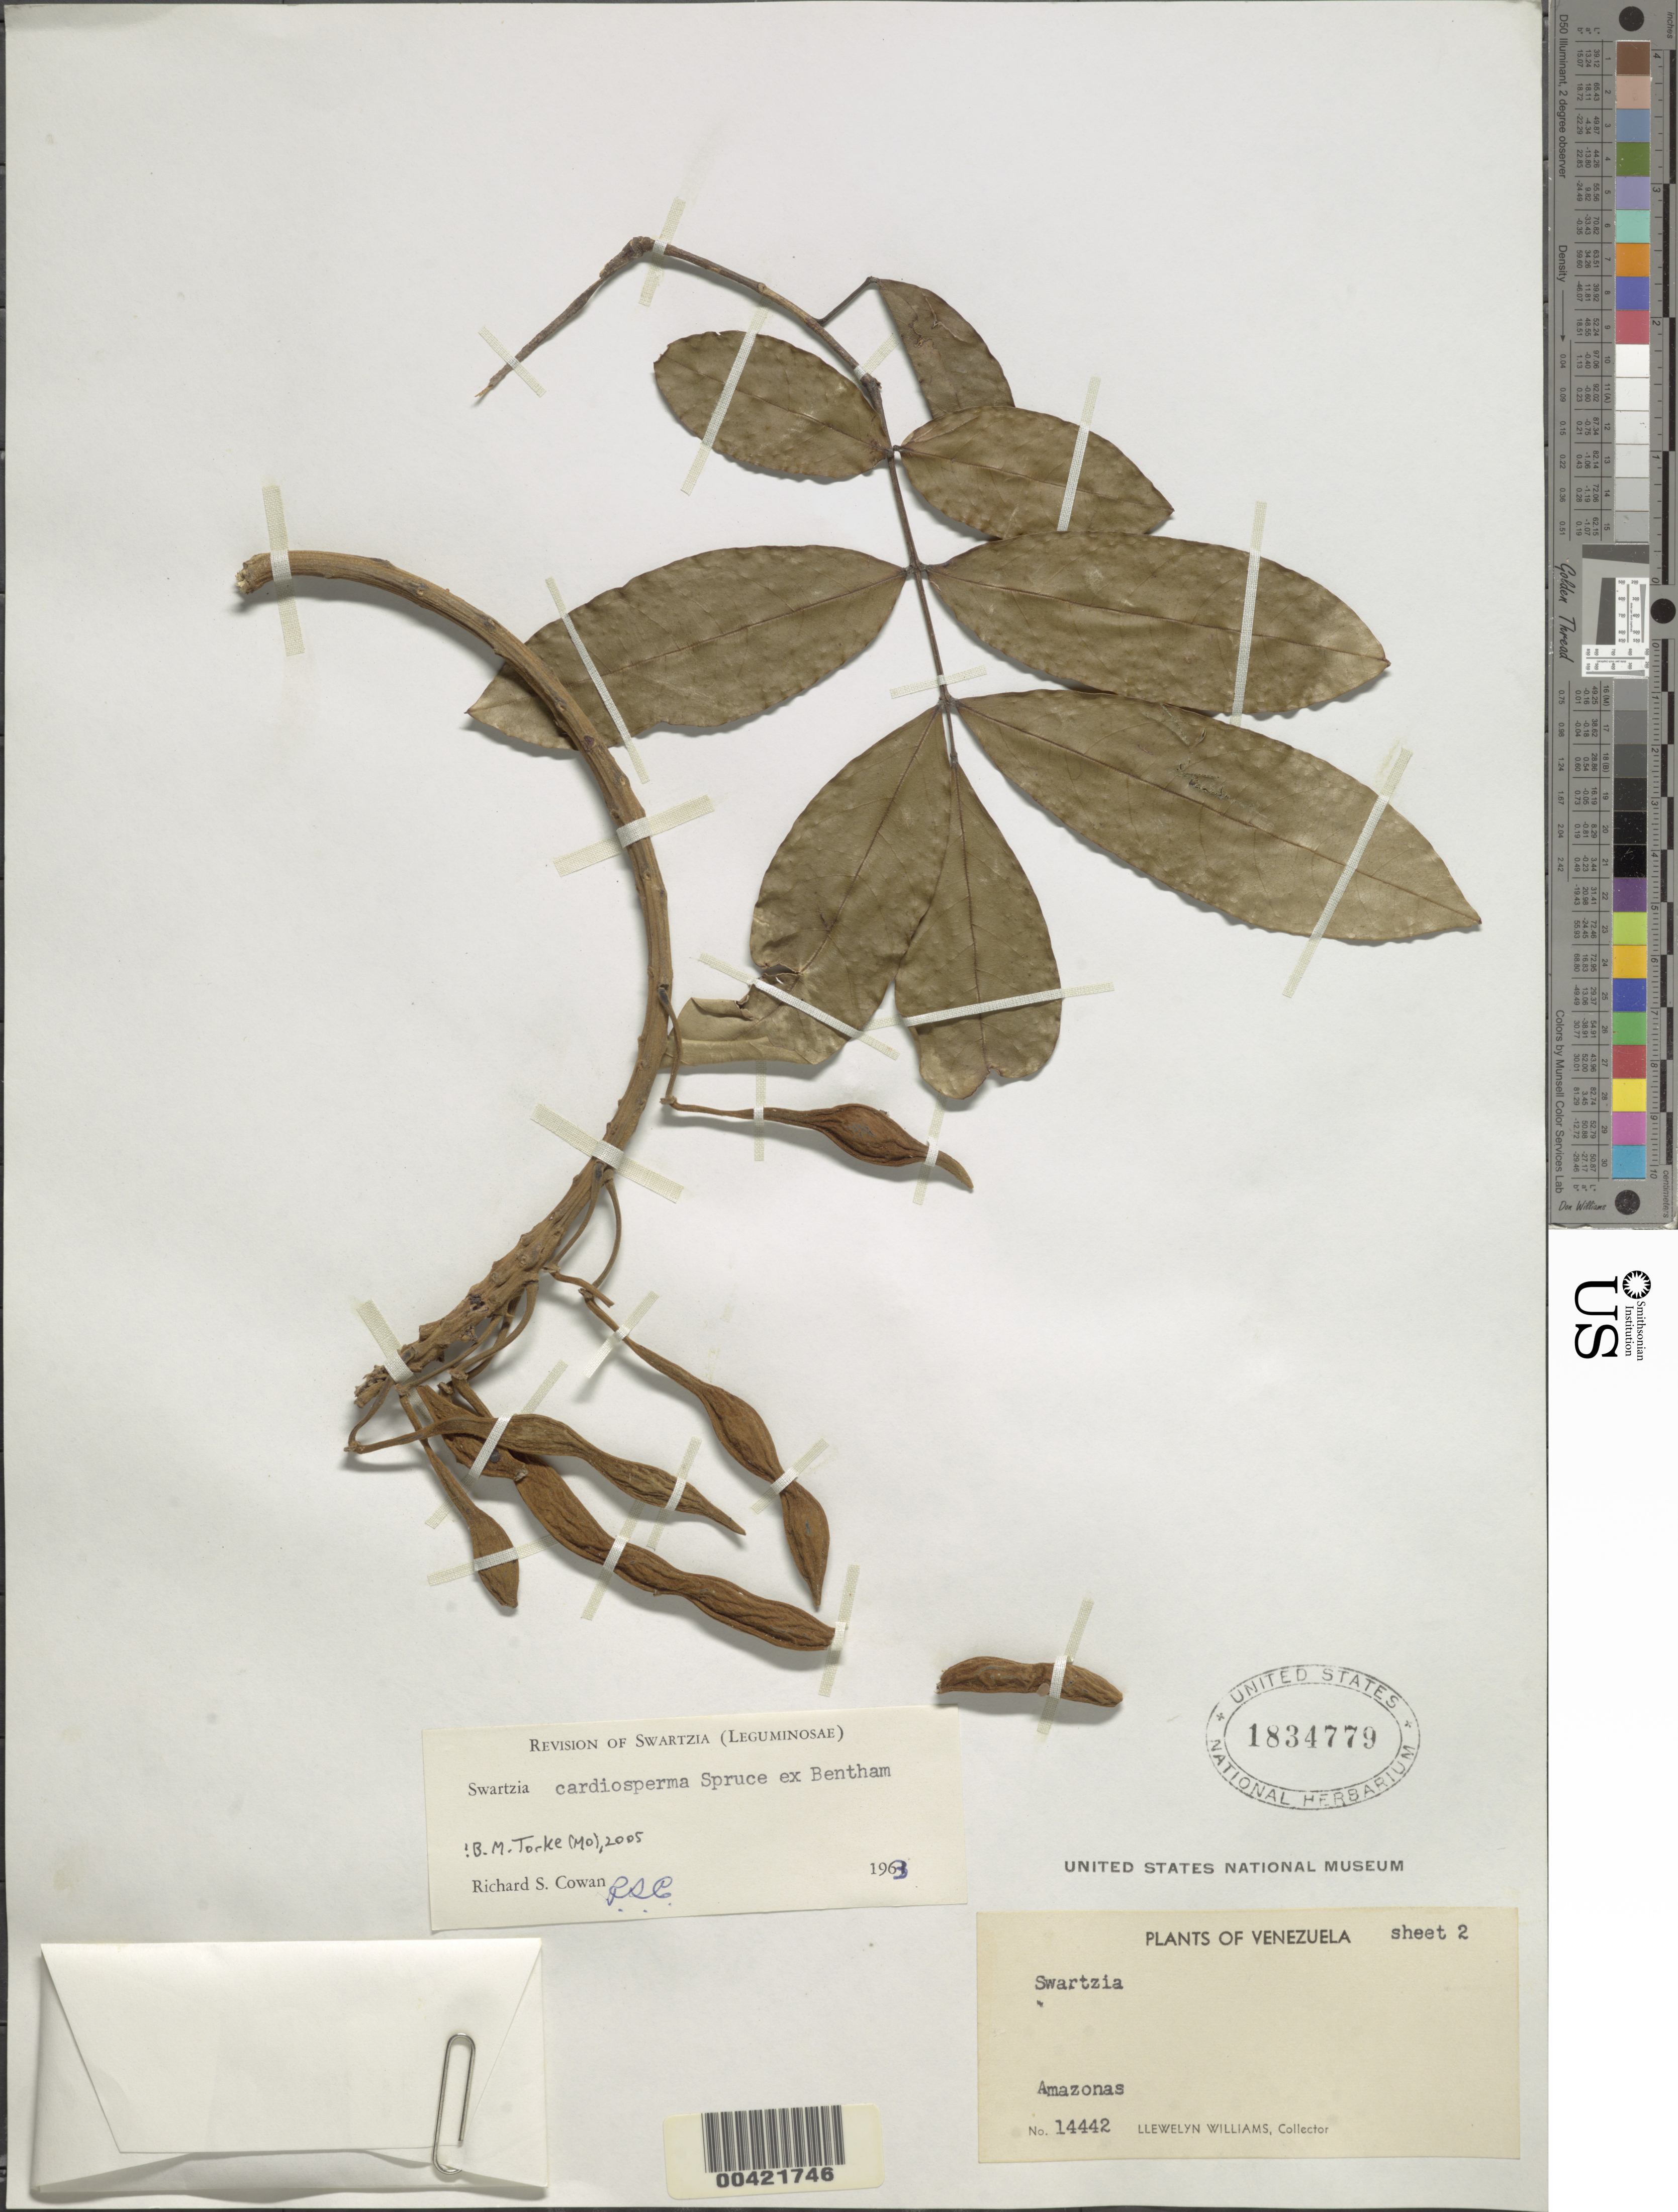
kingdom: Plantae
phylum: Tracheophyta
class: Magnoliopsida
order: Fabales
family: Fabaceae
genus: Swartzia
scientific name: Swartzia cardiosperma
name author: Spruce ex Benth.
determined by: Cowan, R. S.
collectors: Ll. Williams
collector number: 14442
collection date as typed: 20 Feb 1942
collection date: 1942-02-20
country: Venezuela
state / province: Amazonas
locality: la parte central del cano Pimichin; Rio Guainia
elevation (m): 140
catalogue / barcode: US 1834779